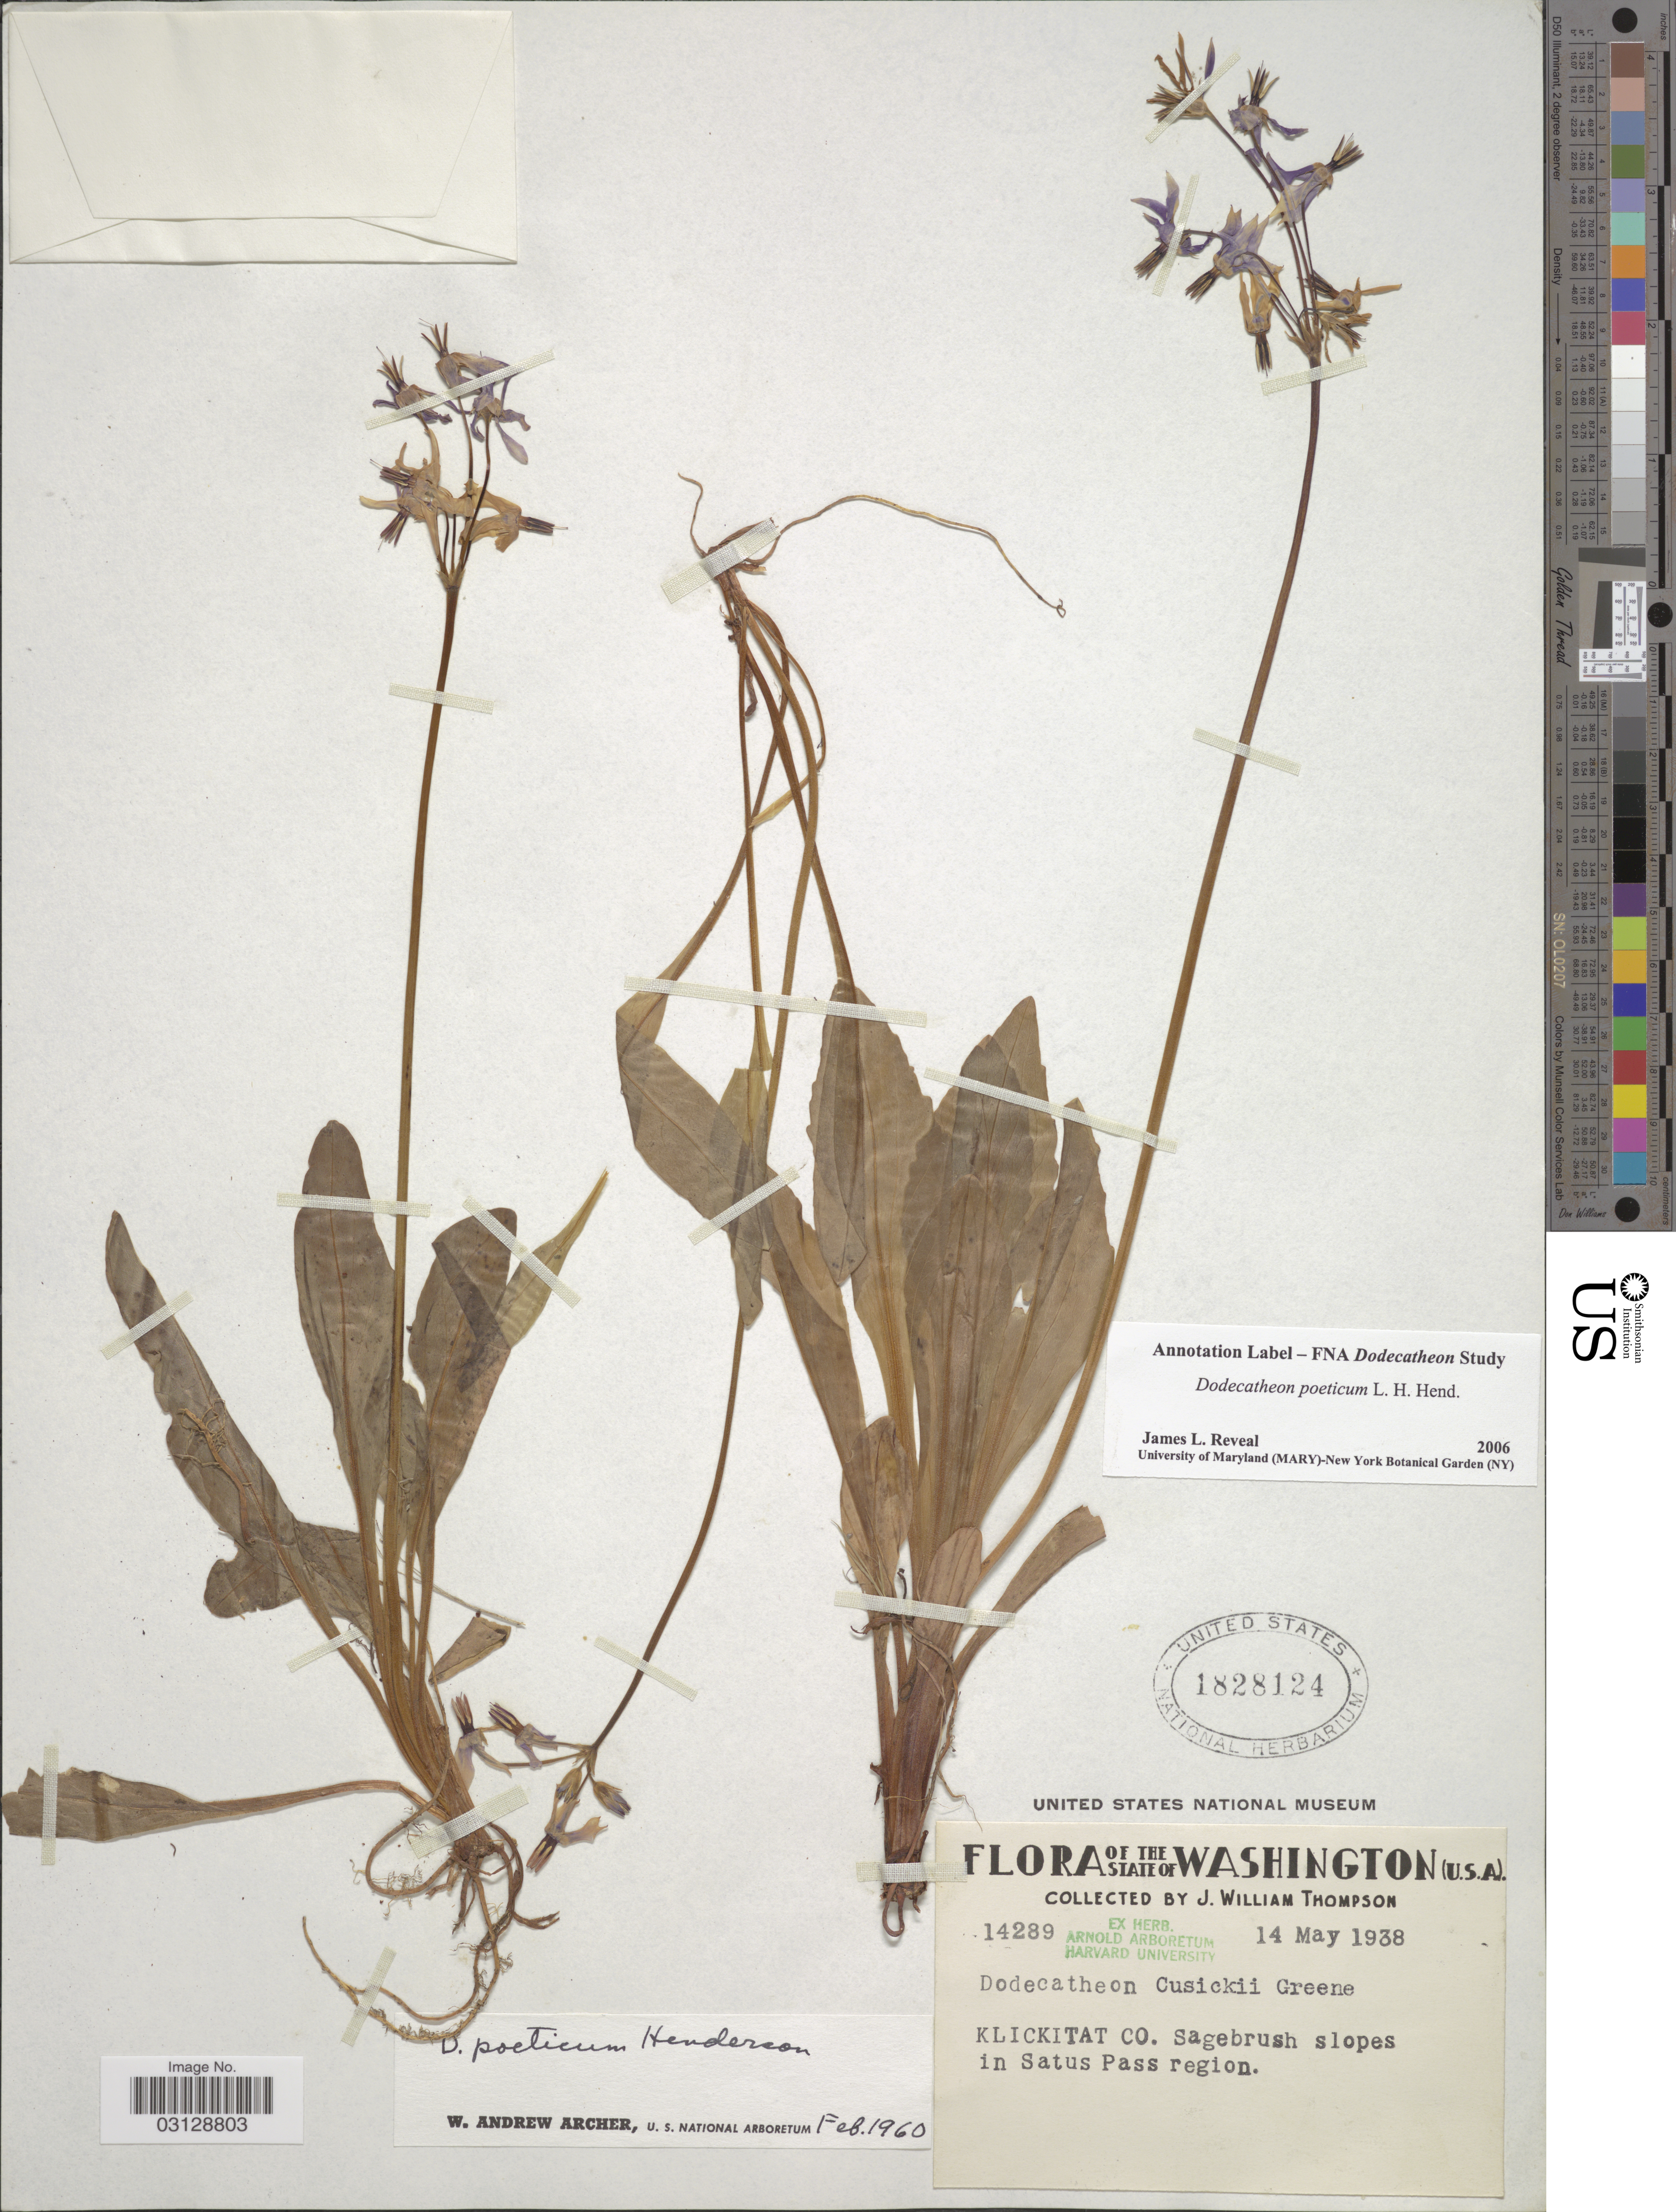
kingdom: Plantae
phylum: Tracheophyta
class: Magnoliopsida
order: Ericales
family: Primulaceae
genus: Dodecatheon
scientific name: Dodecatheon poeticum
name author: L.F. Hend.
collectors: J. W. Thompson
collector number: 14289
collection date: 1938-05-14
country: United States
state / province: Washington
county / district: Klickitat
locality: Klickitat Co. Sagebrush slopes in Satus Pass region.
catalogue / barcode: US 1828124